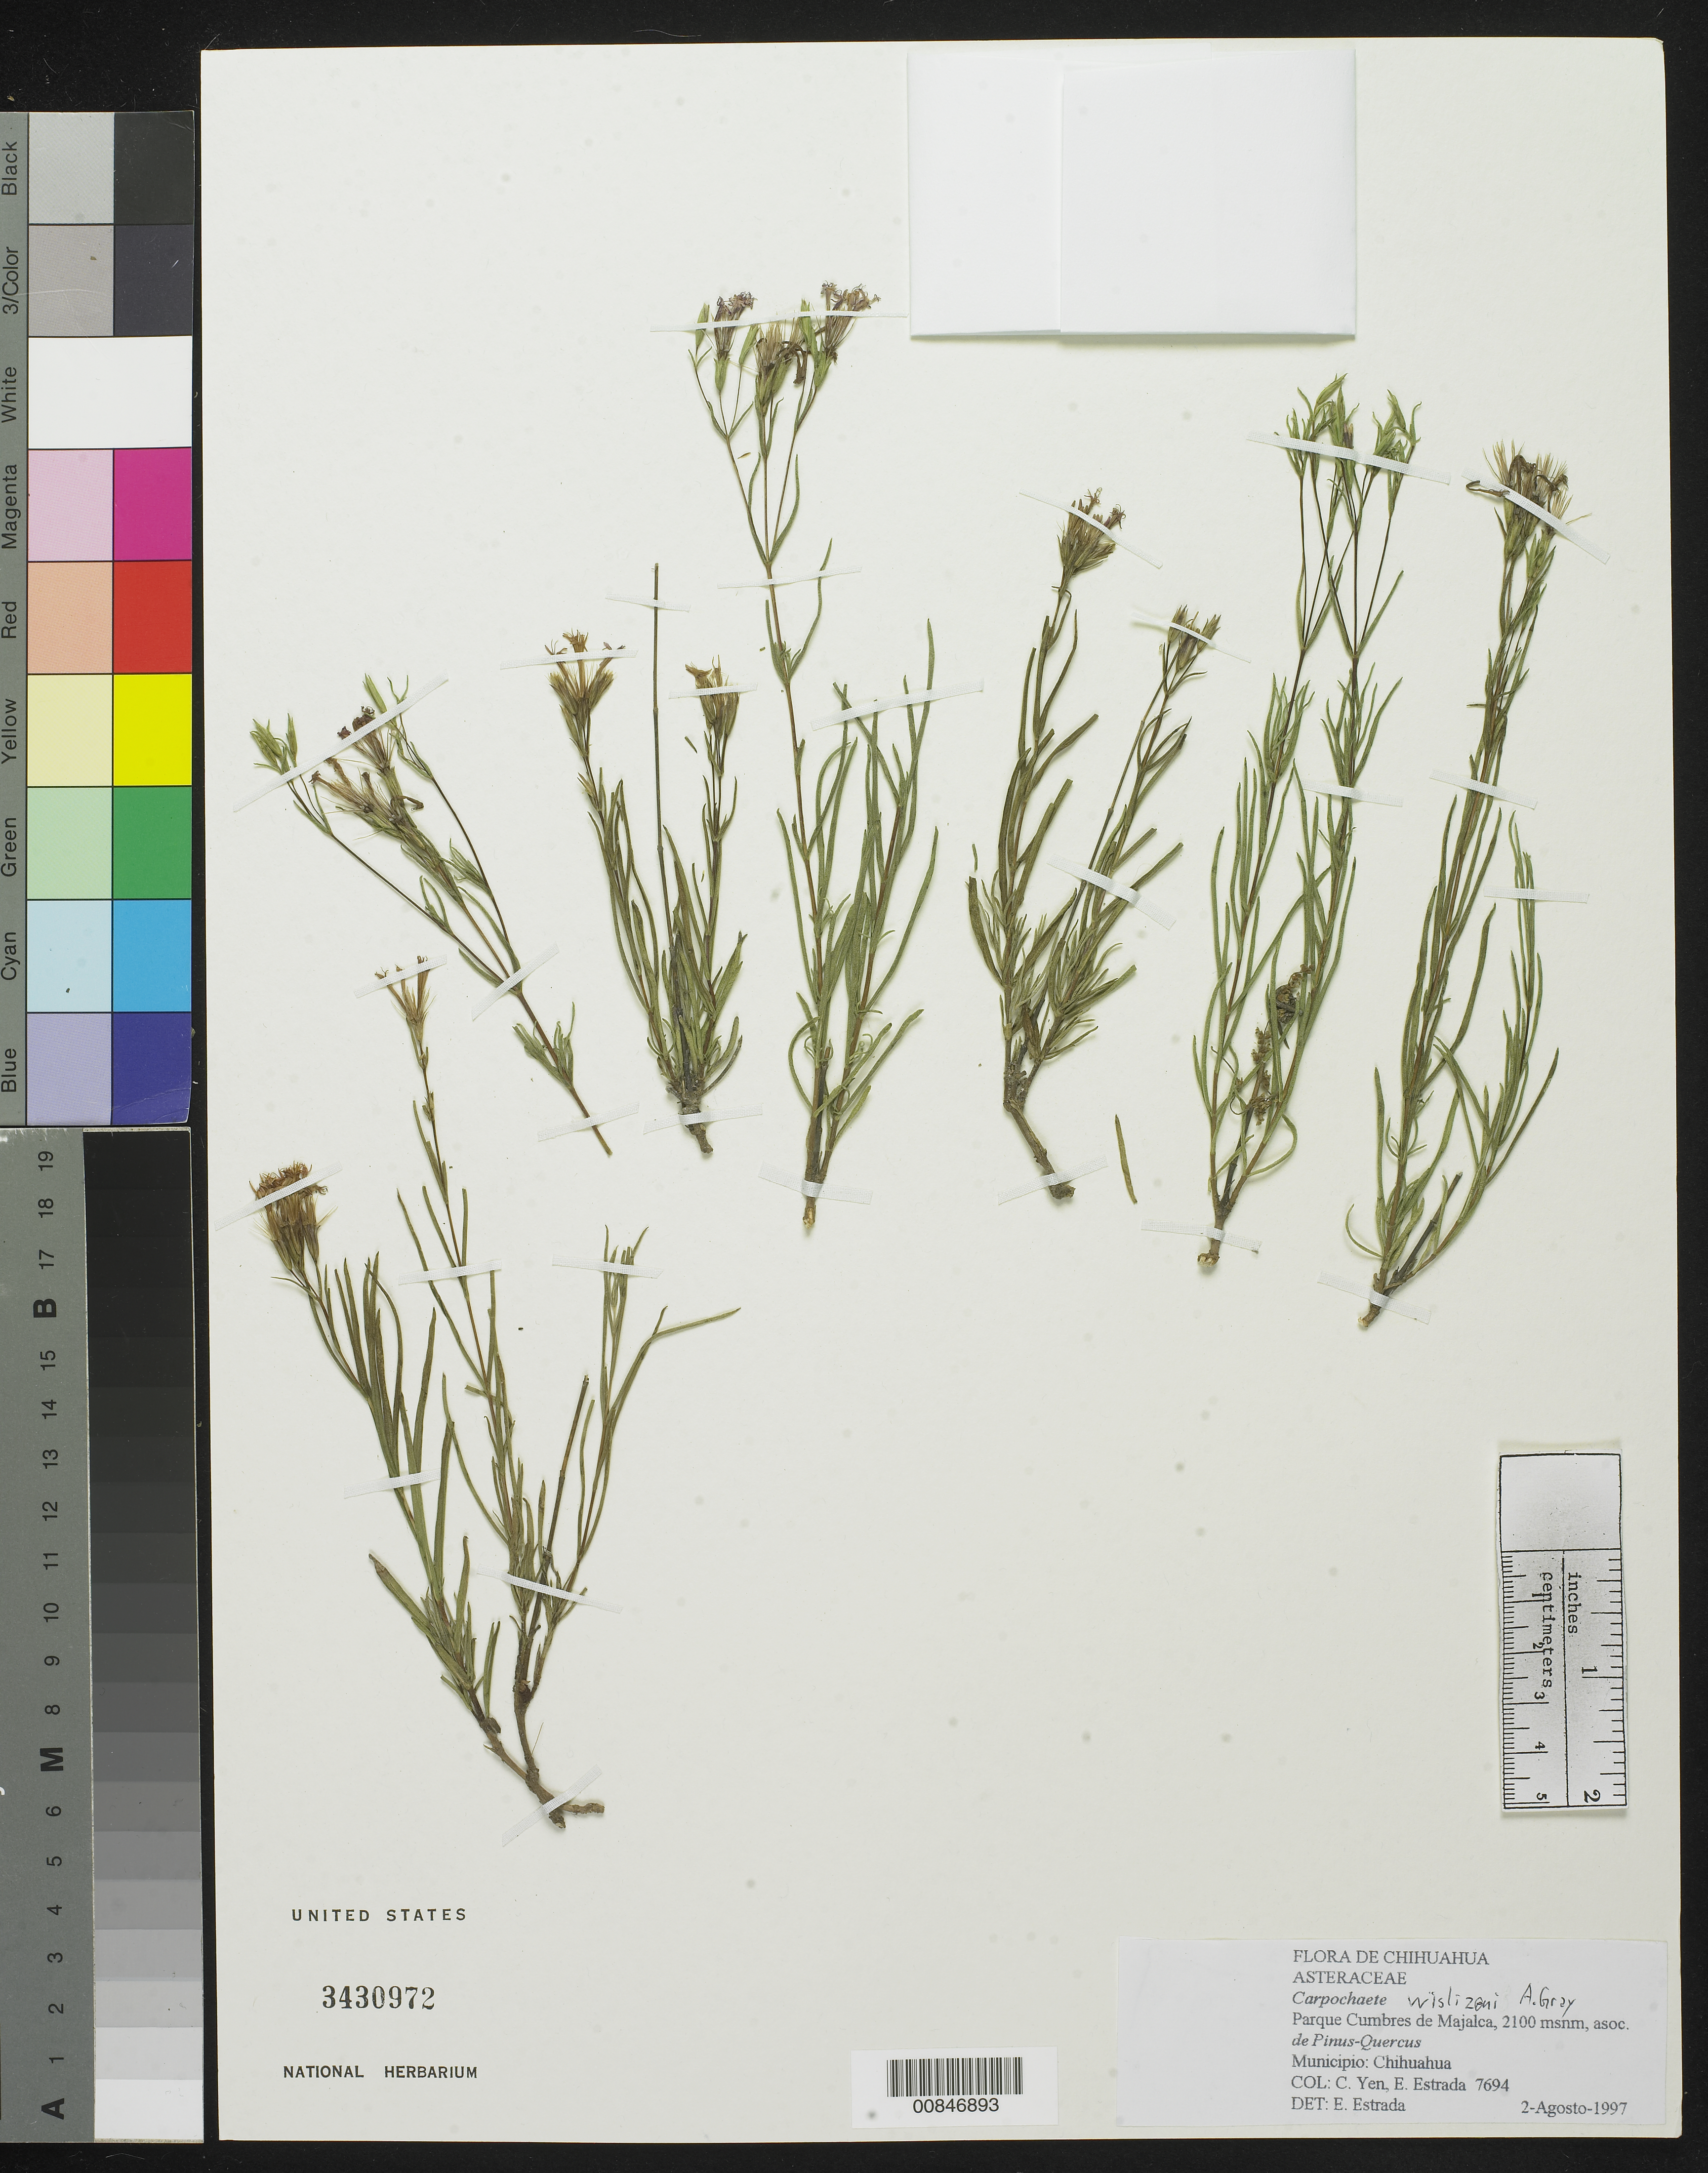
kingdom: Plantae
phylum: Tracheophyta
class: Magnoliopsida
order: Asterales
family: Asteraceae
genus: Carphochaete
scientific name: Carphochaete wislizenii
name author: A. Gray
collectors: Y. C. Yang & E. Estrada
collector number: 7694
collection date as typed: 02 Aug 1997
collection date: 1997-08-02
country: Mexico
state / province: Chihuahua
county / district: Chihuahua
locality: Parque Cumbres de Majalca.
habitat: Asoc. de Pinus y Quercus.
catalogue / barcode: US 3430972